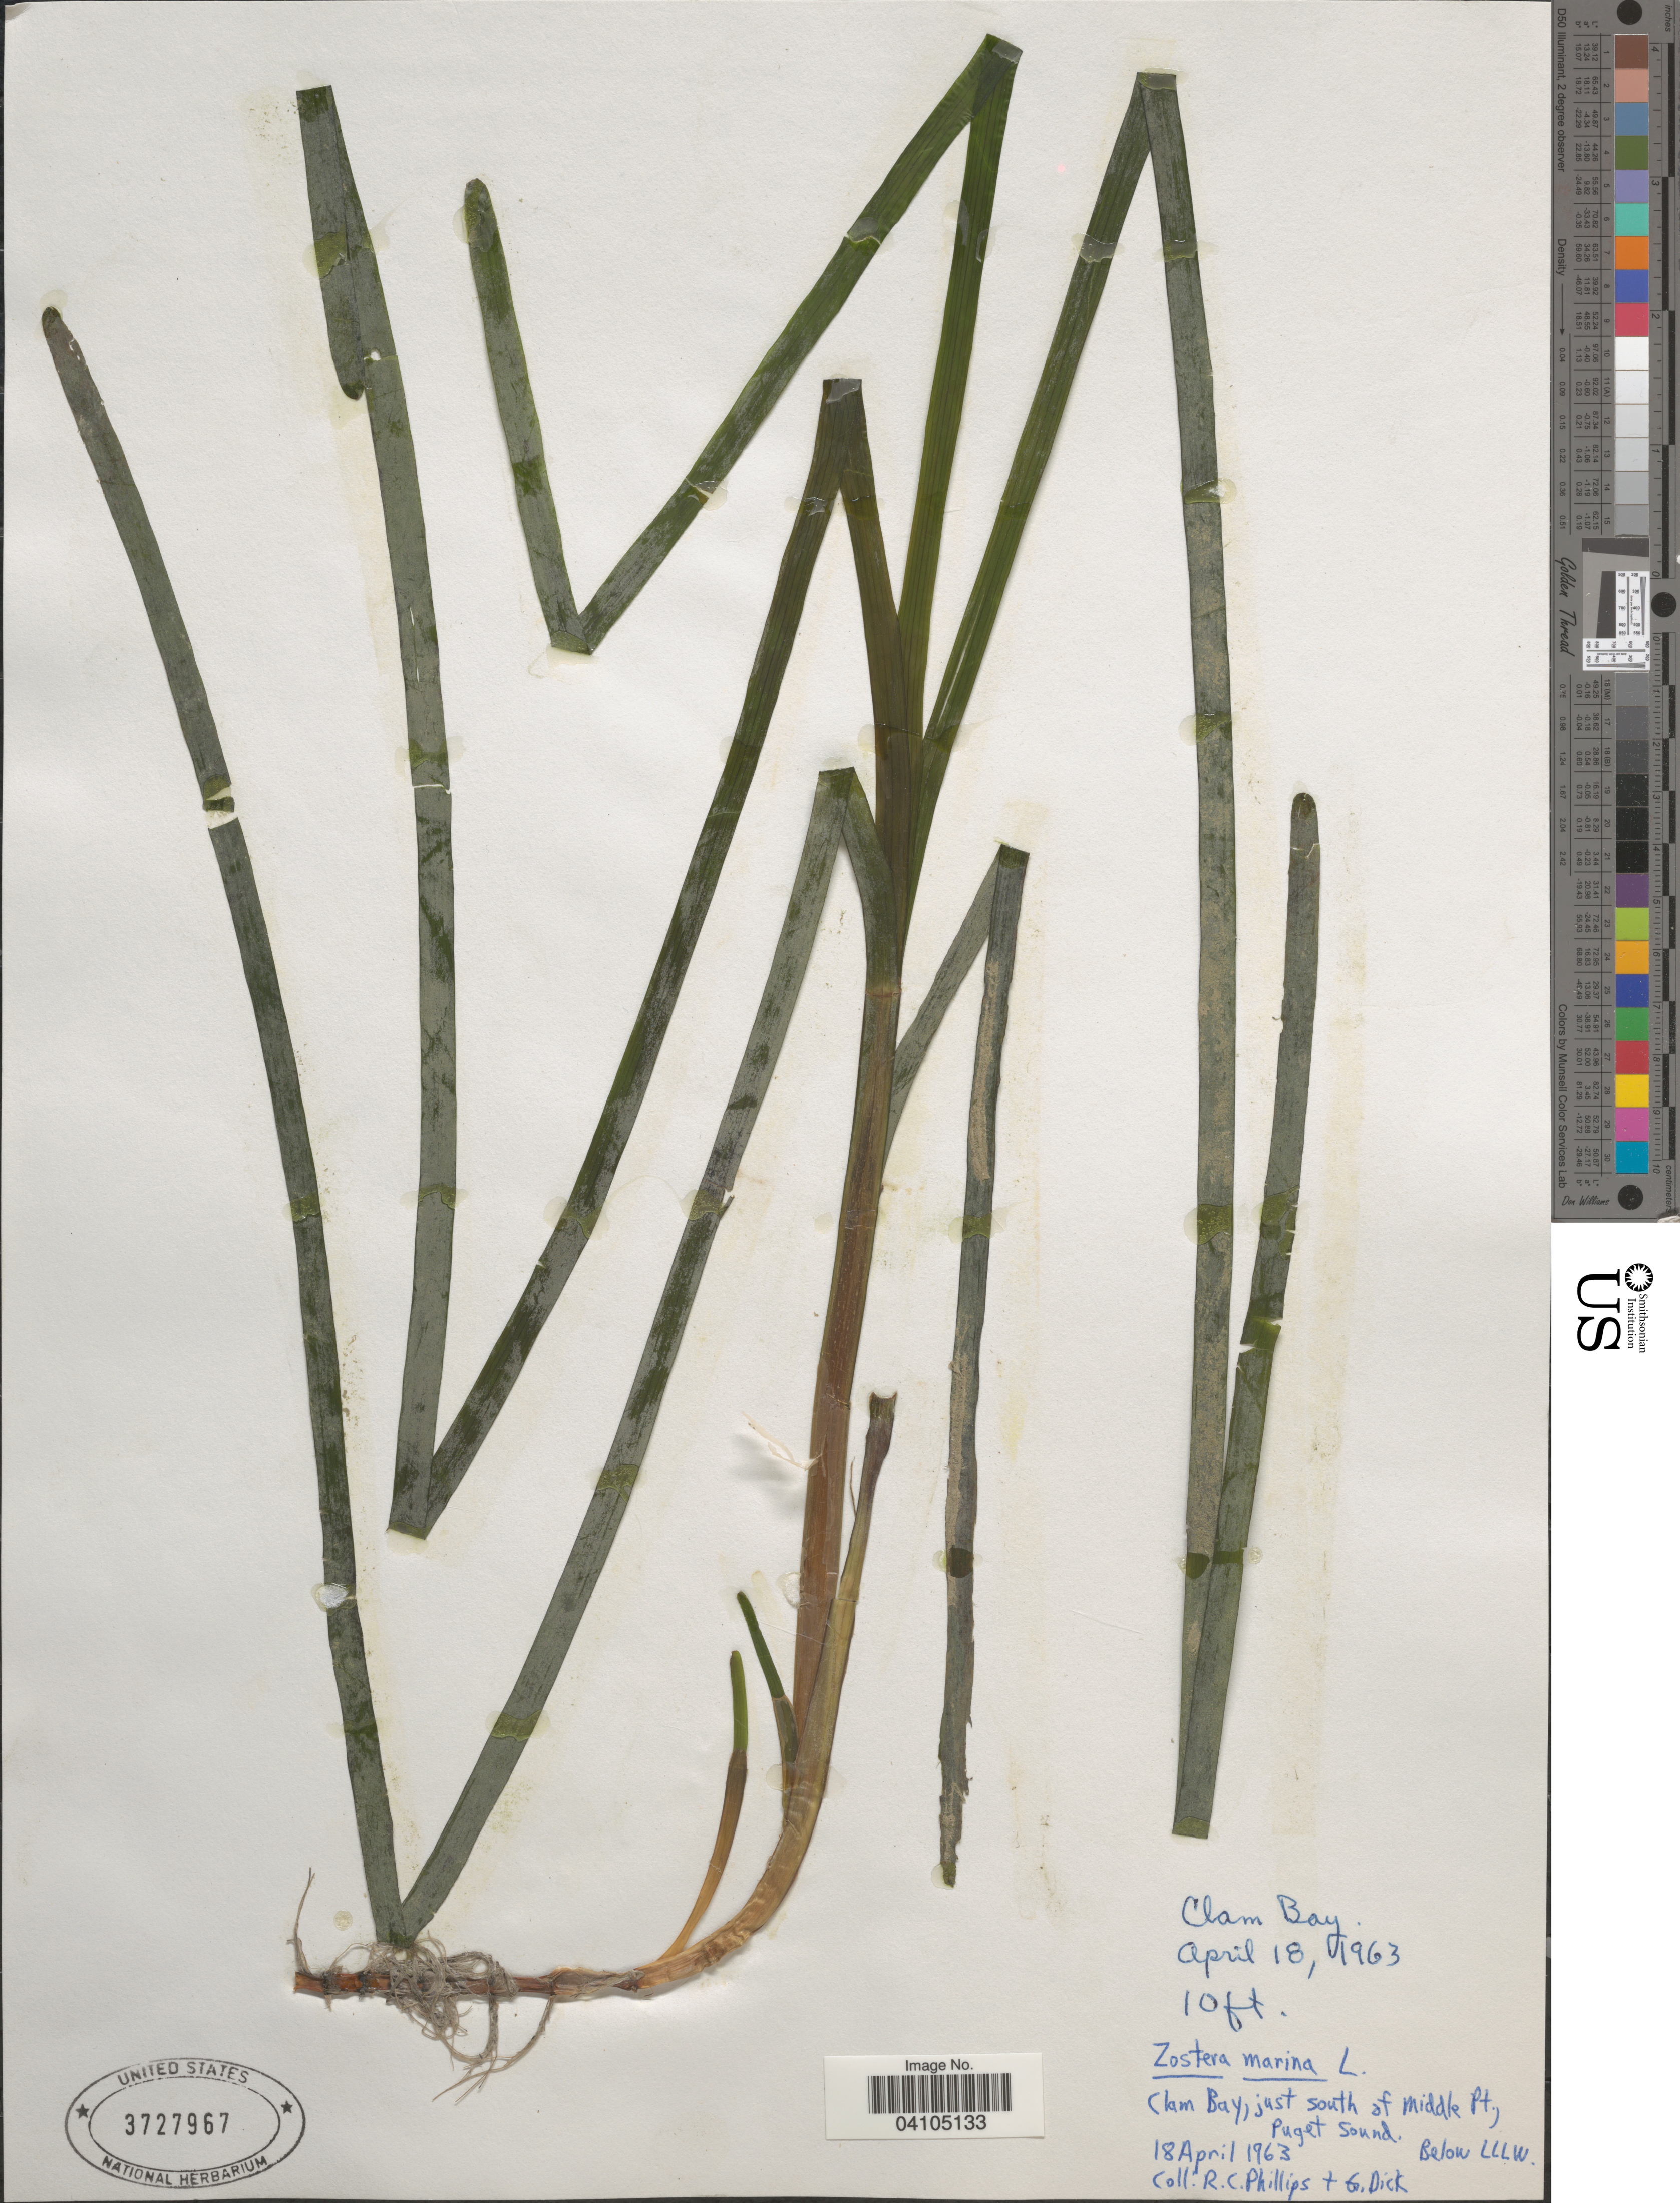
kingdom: Plantae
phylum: Tracheophyta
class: Liliopsida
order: Alismatales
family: Zosteraceae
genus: Zostera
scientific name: Zostera marina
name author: L.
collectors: R. C. Phillips & G. Dick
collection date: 1963-04-18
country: United States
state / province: Washington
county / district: King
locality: Clam Bay. Clam Bay, just south of Middle Pt., Puget Sound.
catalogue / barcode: US 3727967